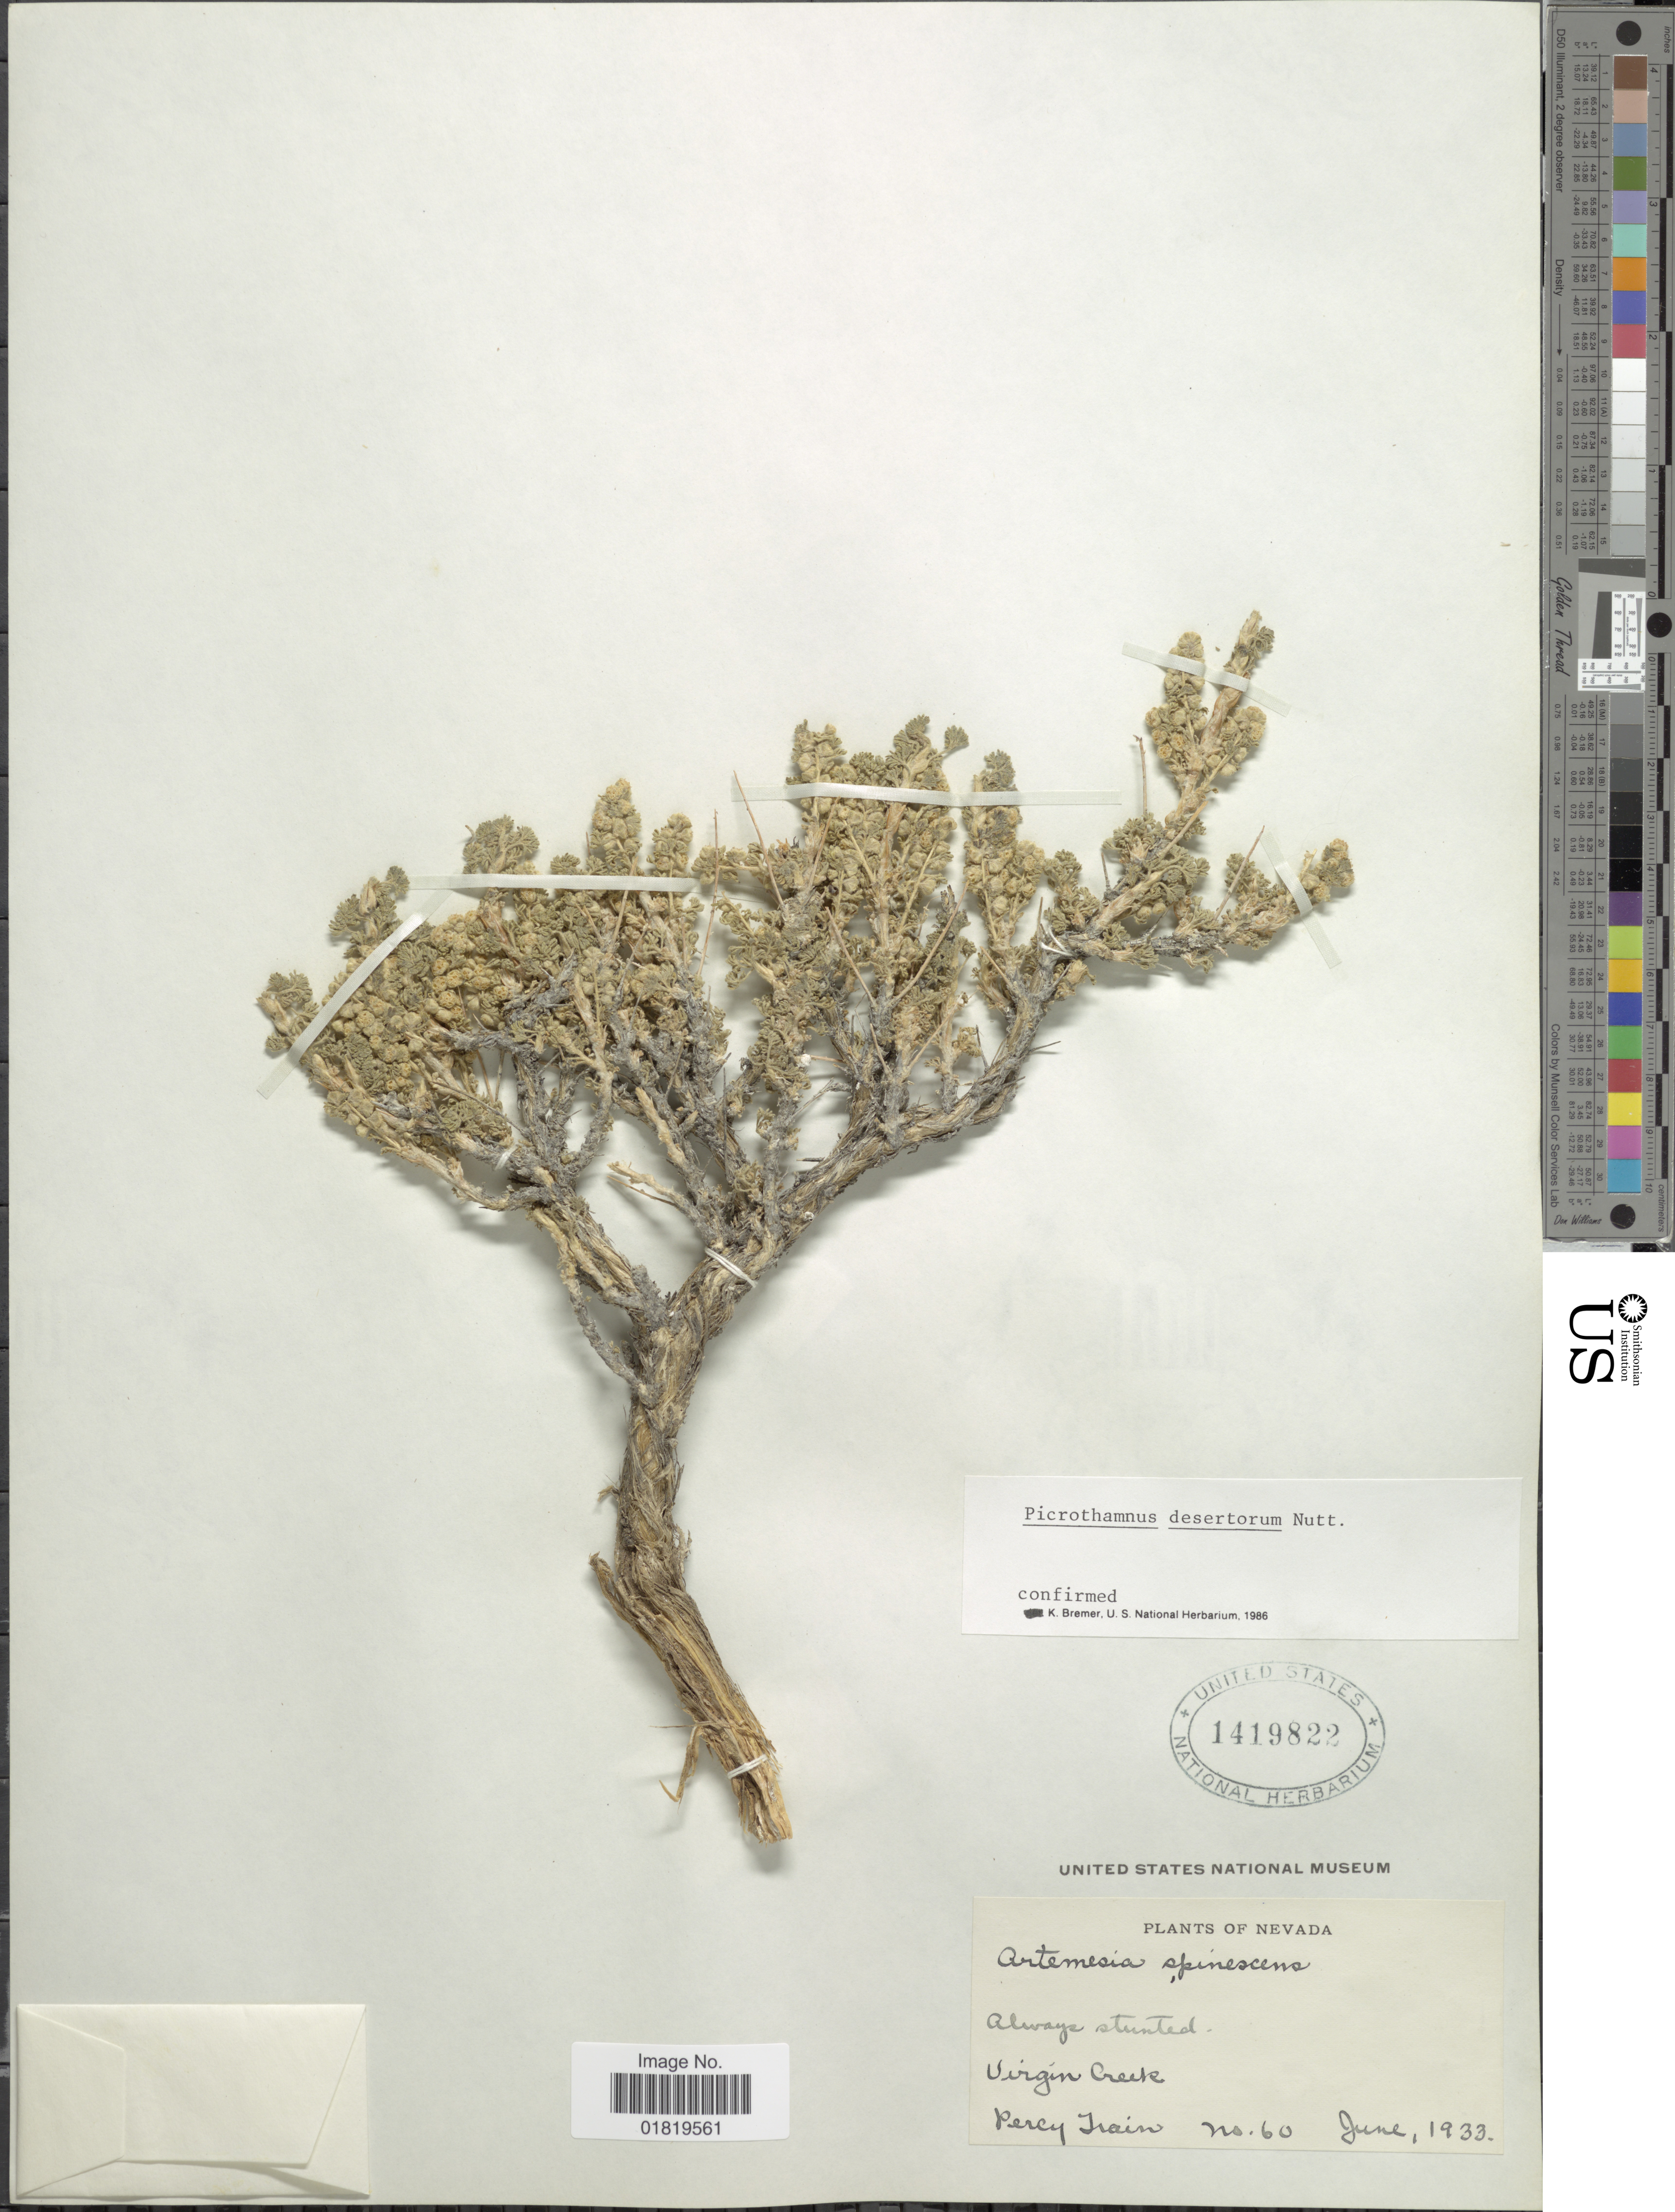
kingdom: Plantae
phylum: Tracheophyta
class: Magnoliopsida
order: Asterales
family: Asteraceae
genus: Picrothamnus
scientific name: Picrothamnus desertorum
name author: Nutt.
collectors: P. Train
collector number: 60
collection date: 1933-06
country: United States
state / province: Nevada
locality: Virgin Creek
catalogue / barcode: US 1419822